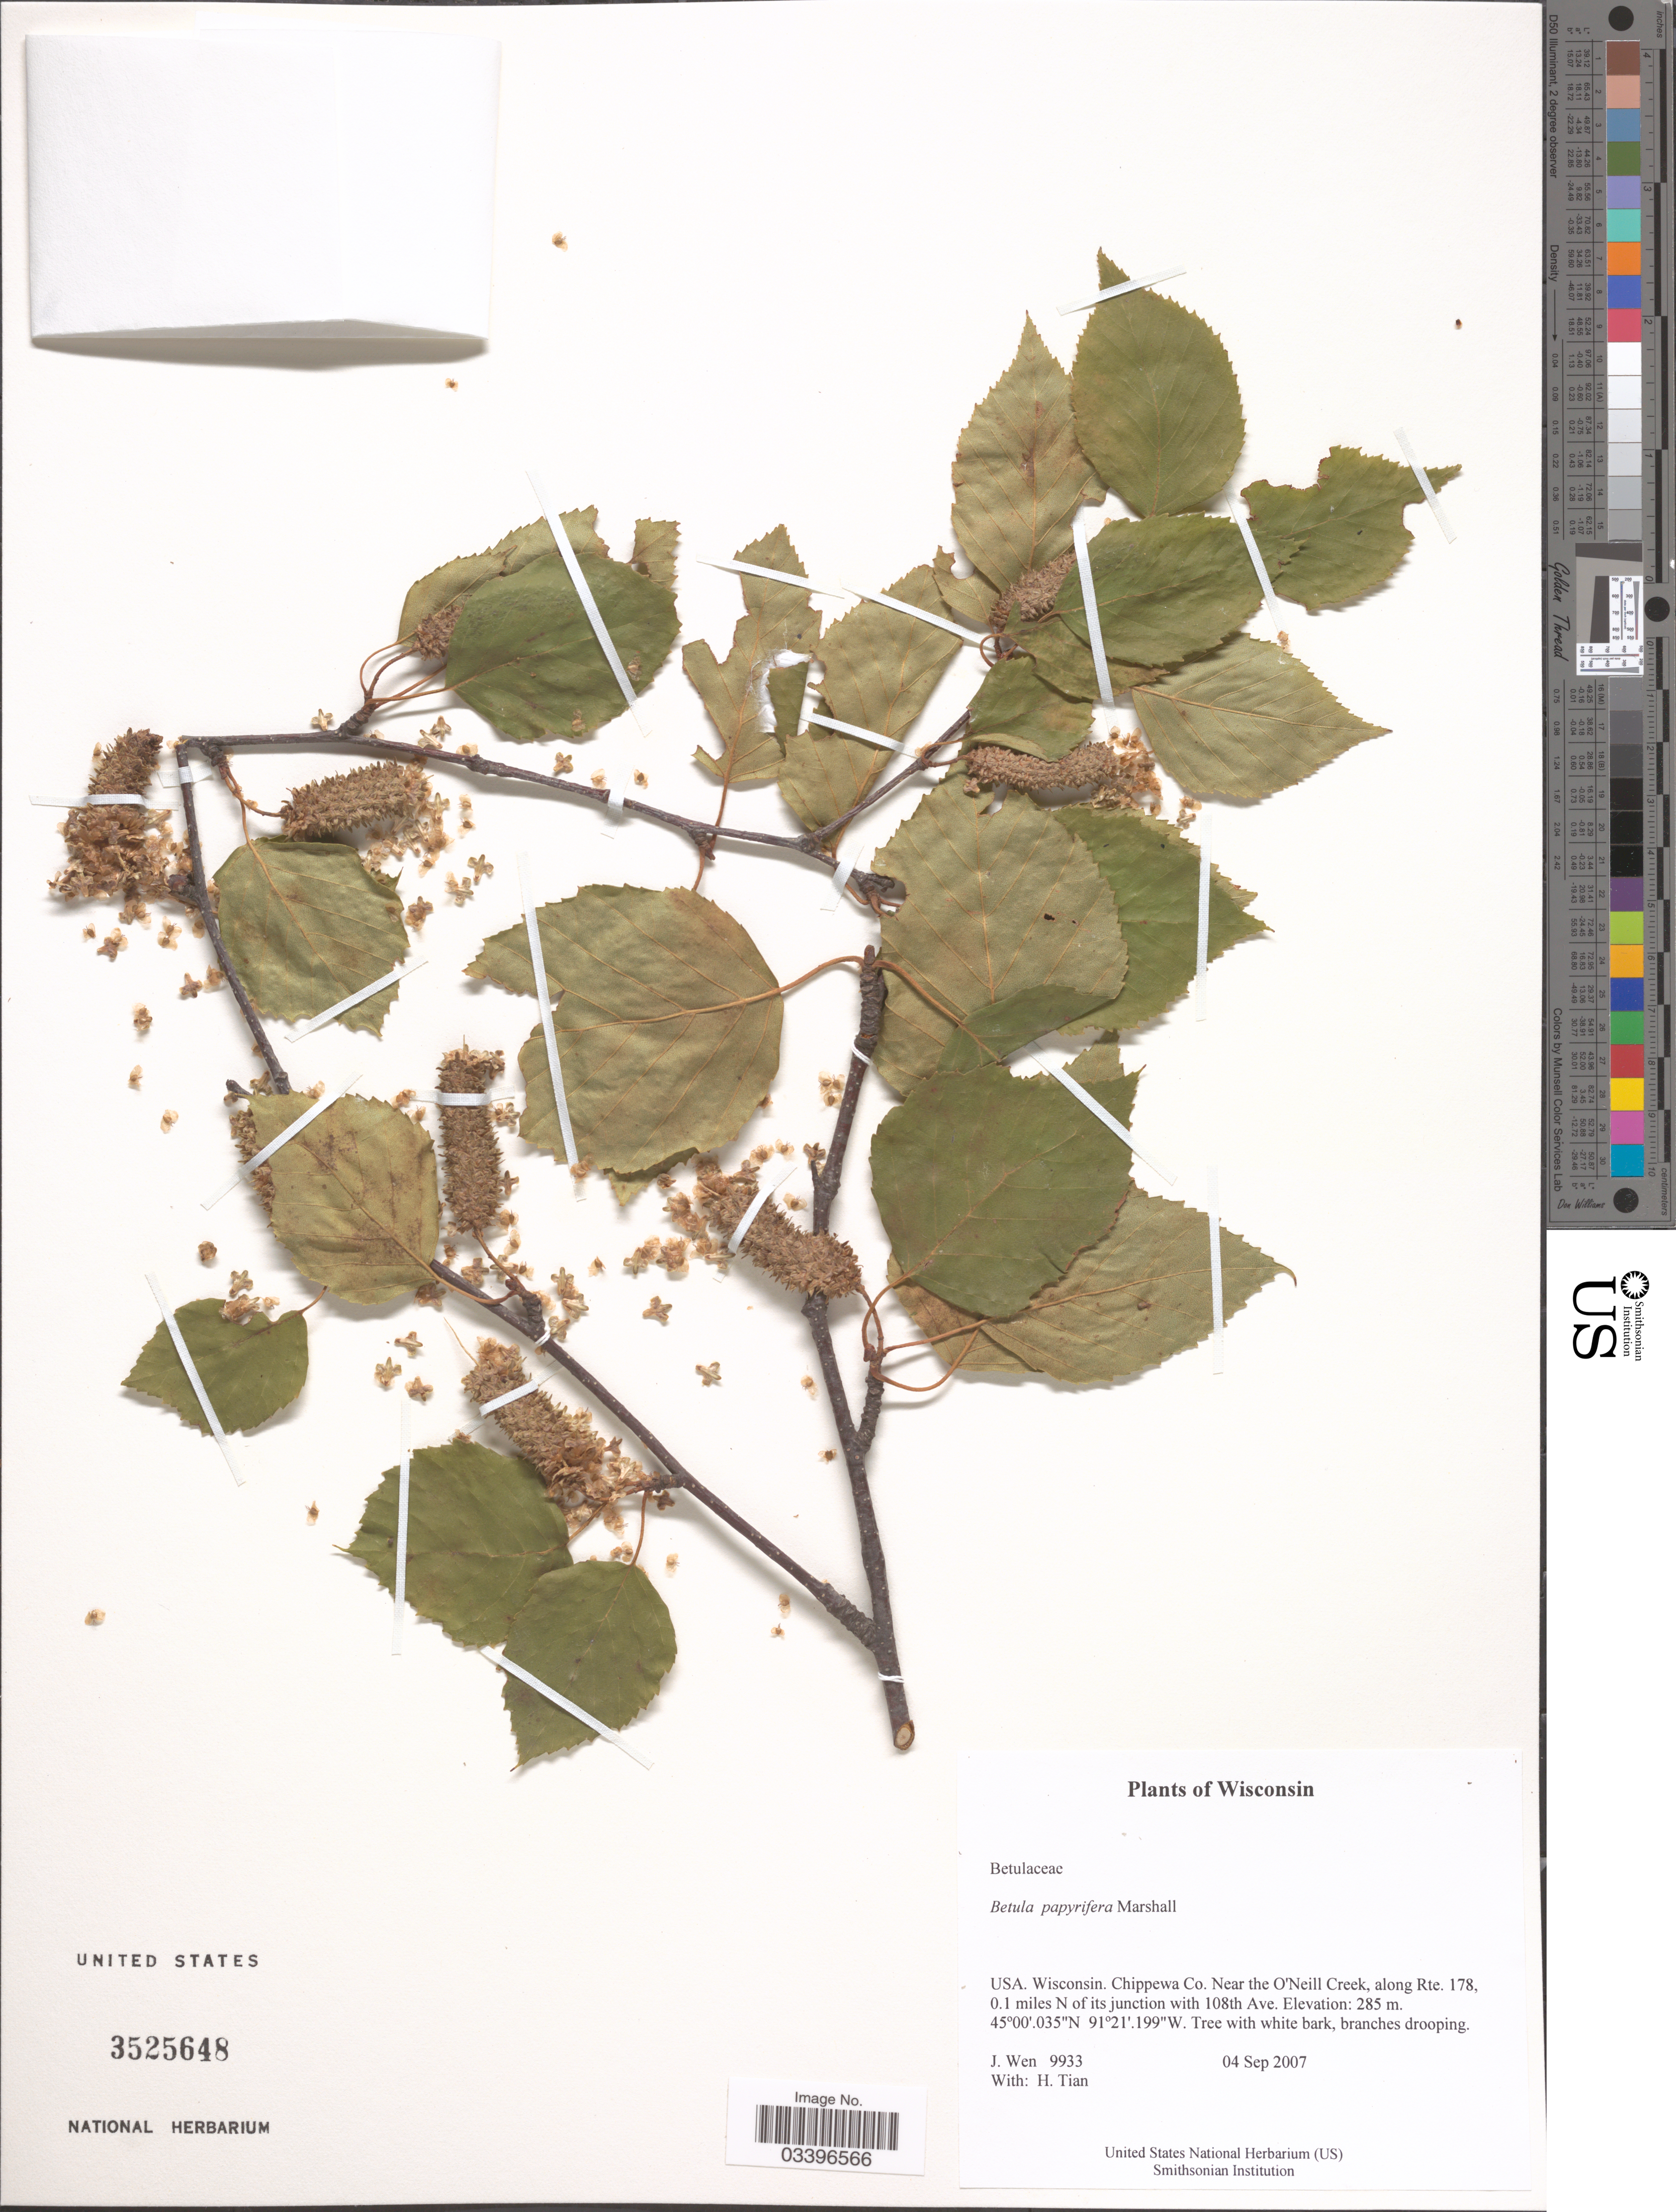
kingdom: Plantae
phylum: Tracheophyta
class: Magnoliopsida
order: Fagales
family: Betulaceae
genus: Betula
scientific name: Betula papyrifera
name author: Marshall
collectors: J. Wen & H. Tian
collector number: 9933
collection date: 2007-09-04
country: United States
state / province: Wisconsin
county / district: Chippewa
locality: Near the O'Neill Creek, along Rte. 178, 0.1 miles N of its junction with 108th Ave.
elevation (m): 285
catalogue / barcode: US 3525648